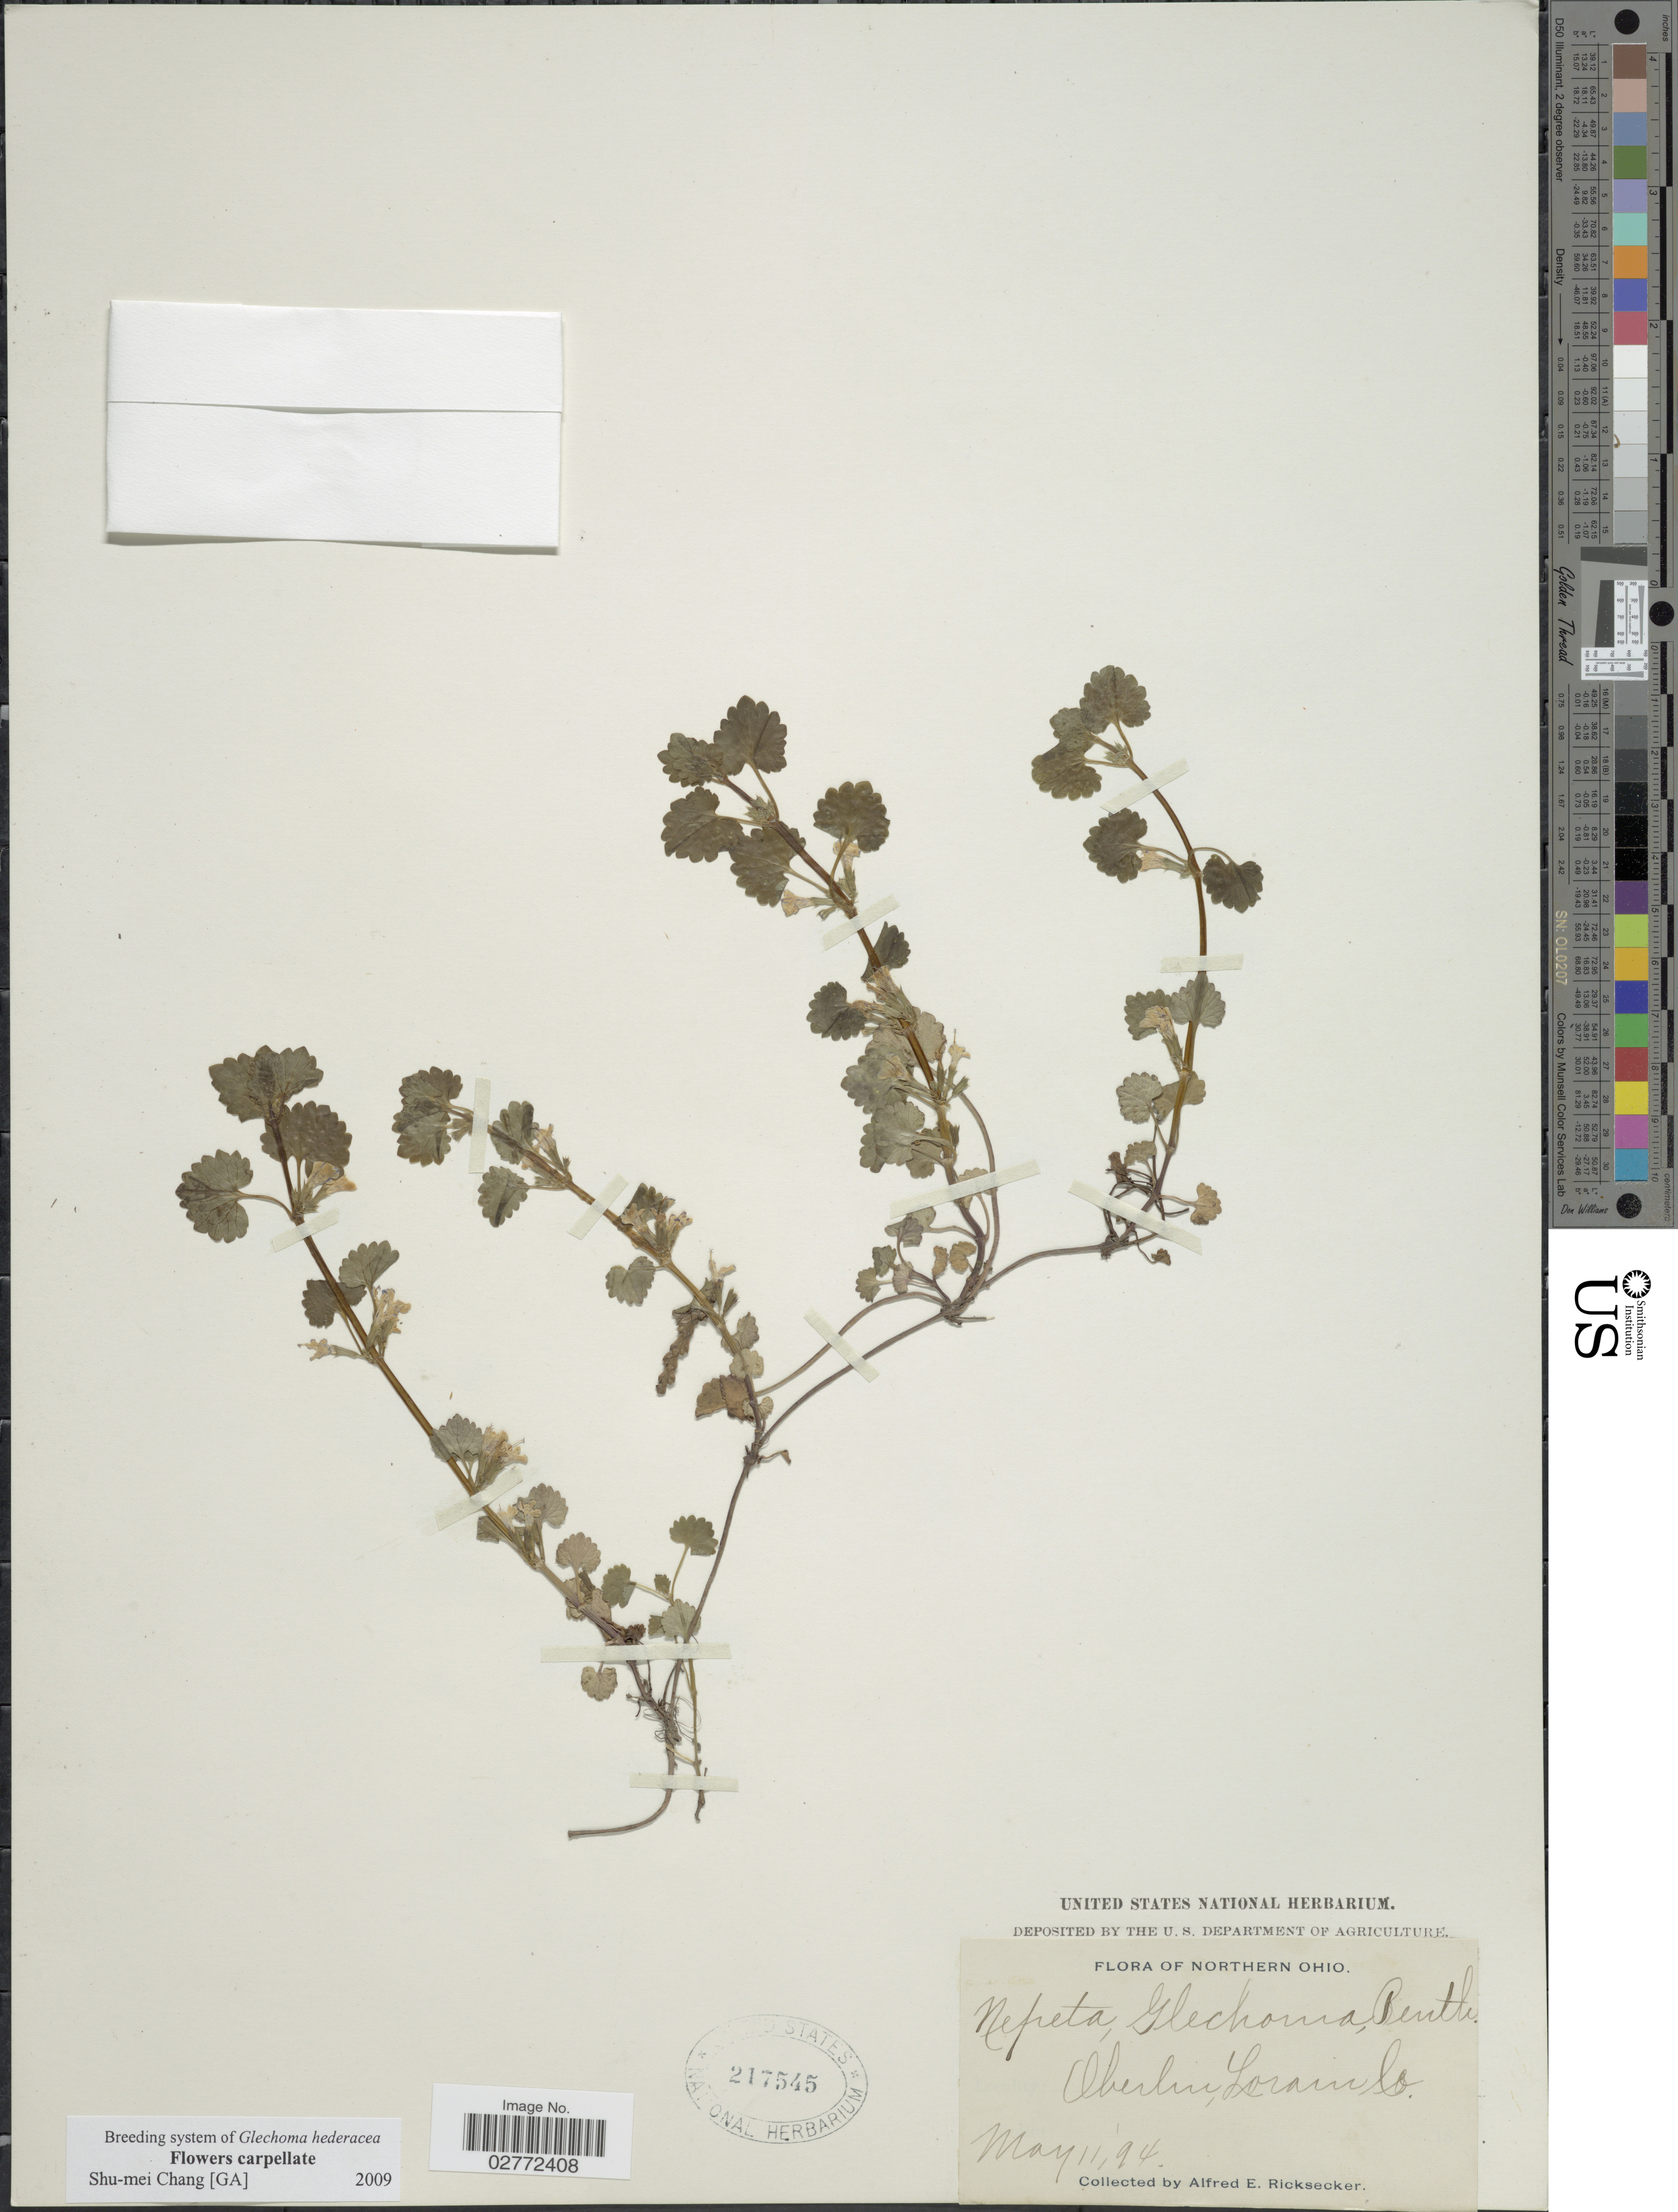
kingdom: Plantae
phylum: Tracheophyta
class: Magnoliopsida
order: Lamiales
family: Lamiaceae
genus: Glechoma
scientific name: Glechoma hederacea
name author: L.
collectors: A. E. Ricksecker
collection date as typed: Transcribed d/m/y: 11/5/94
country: United States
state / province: Ohio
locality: Northern Ohio. Oberlin, Lorain Co.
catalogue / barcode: US 217545